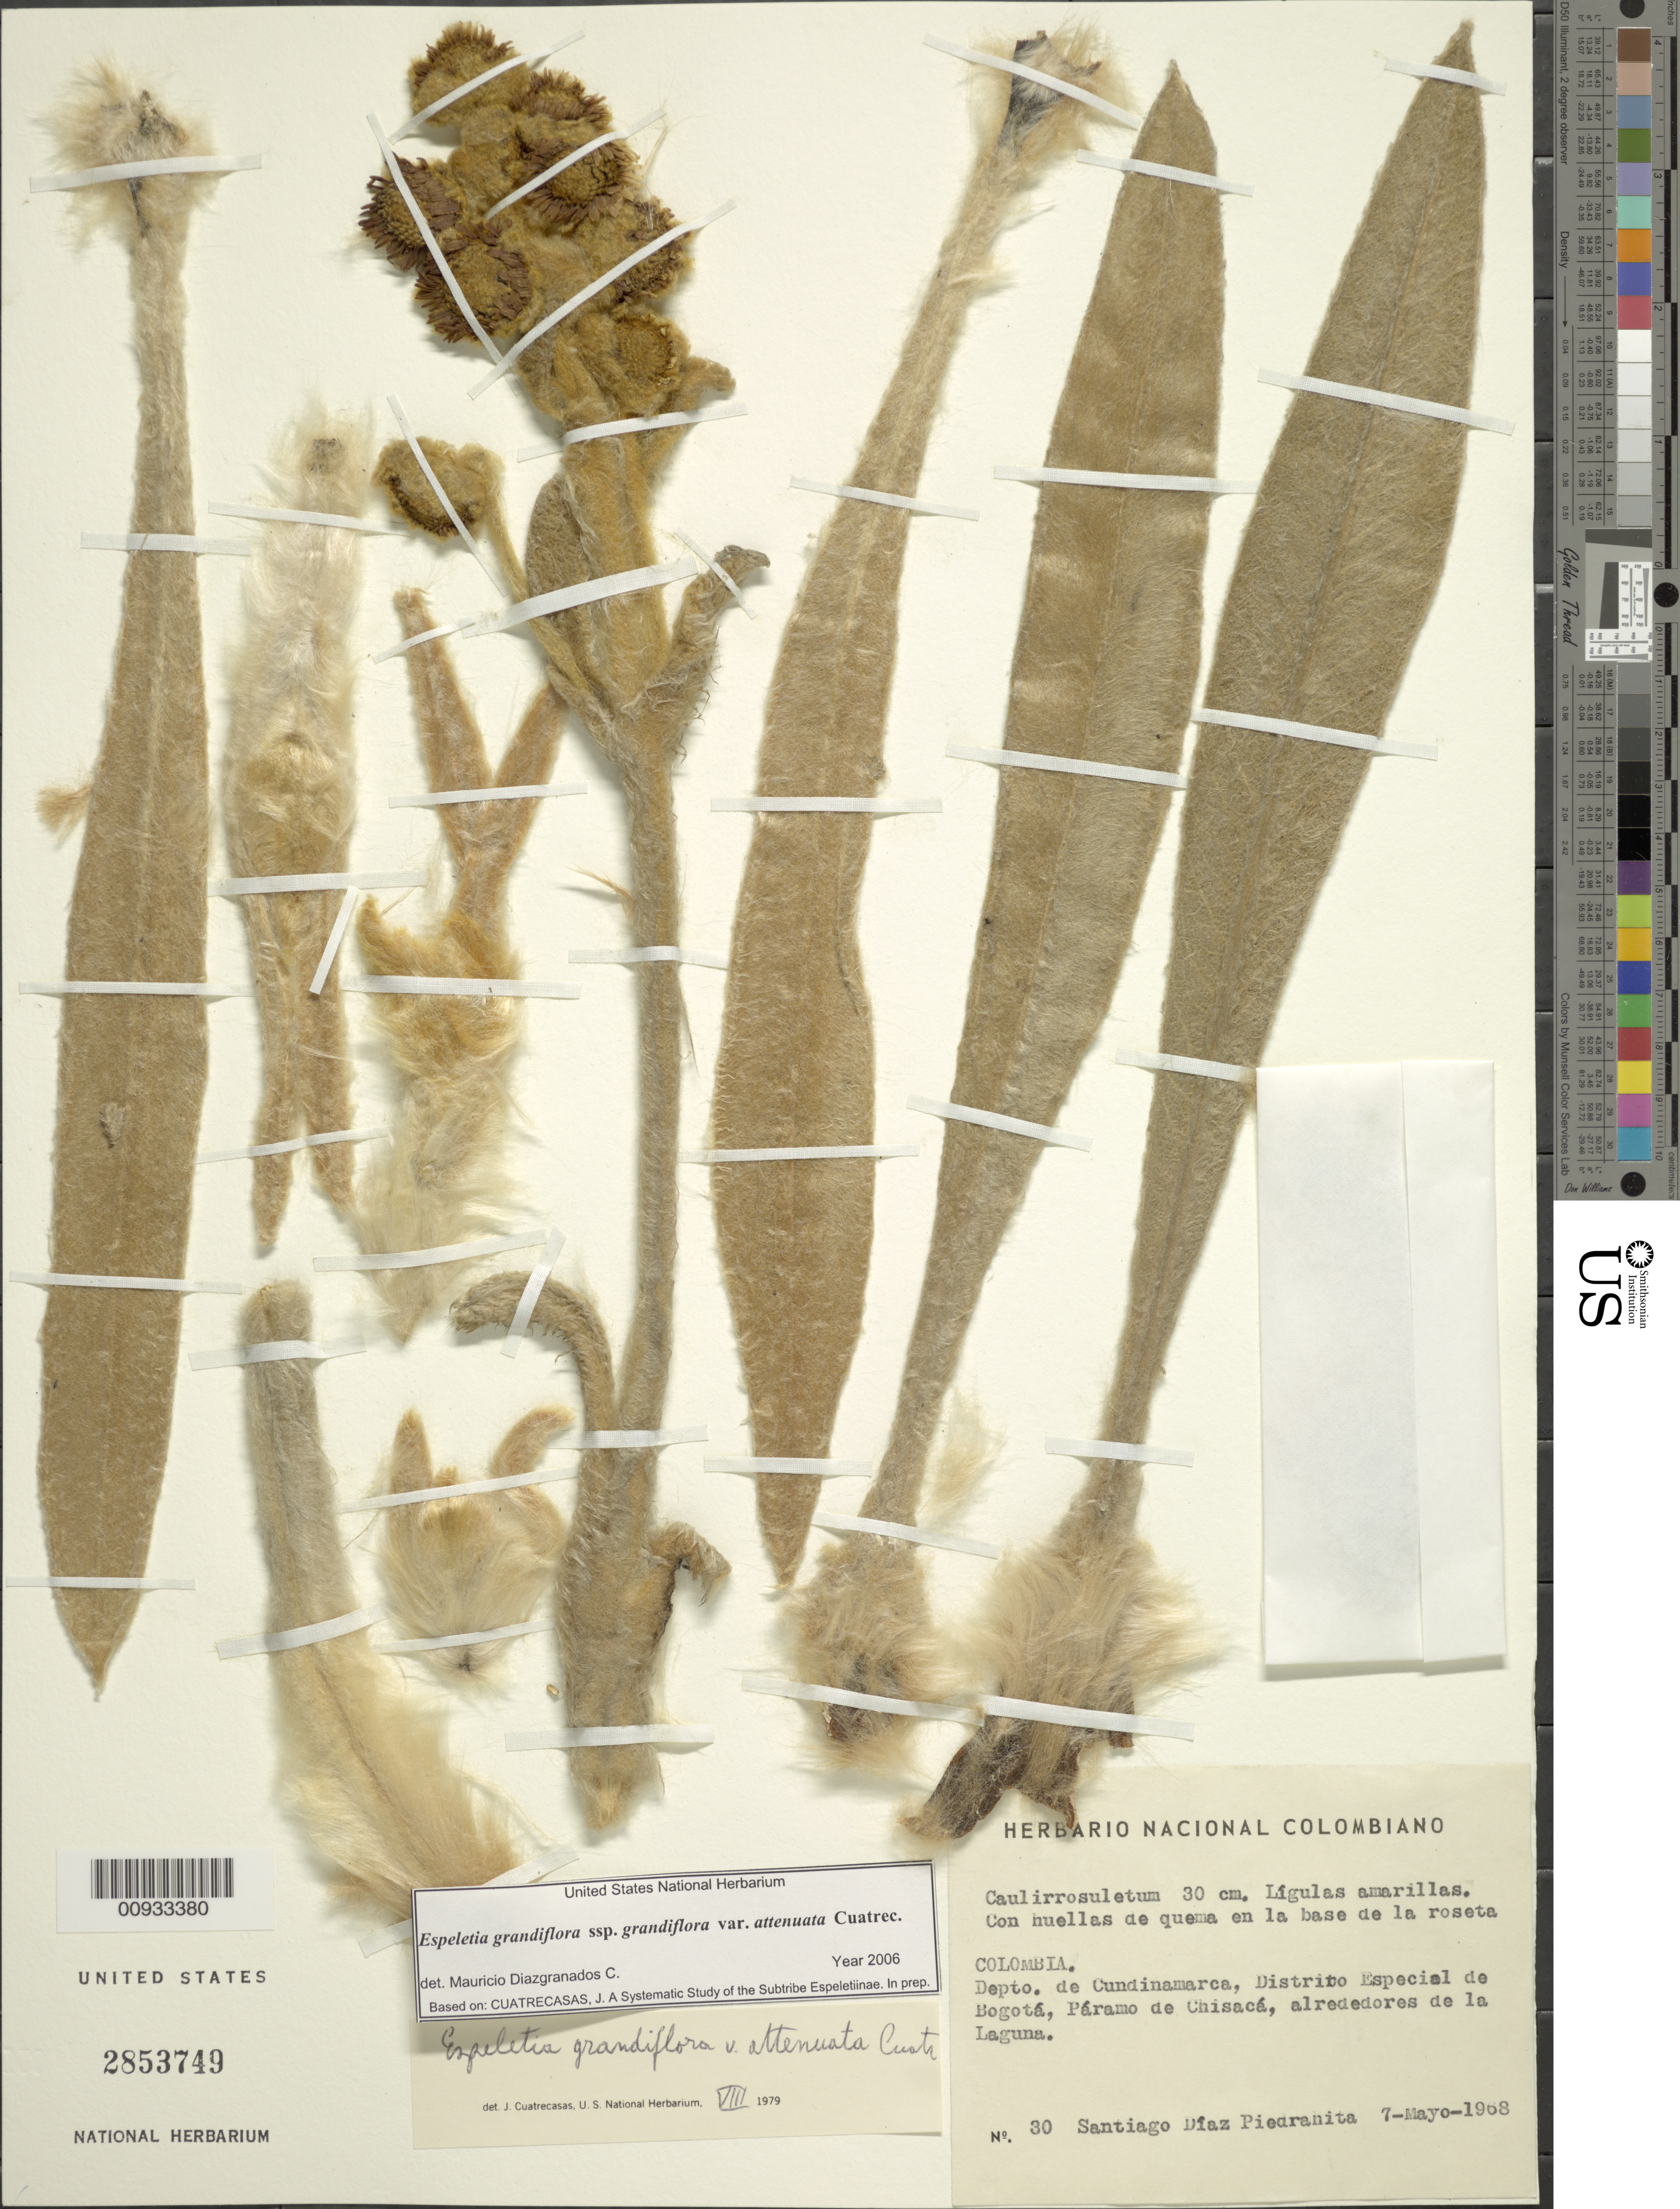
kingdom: Plantae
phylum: Tracheophyta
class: Magnoliopsida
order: Asterales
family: Asteraceae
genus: Espeletia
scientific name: Espeletia grandiflora var. attenuata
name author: Cuatrec.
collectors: S. Díaz Píedrahíta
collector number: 30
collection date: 1968-05-07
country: Colombia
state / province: Cundinamarca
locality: Distrito Especial de Bogota, Paramo de Chisaca, alrededores de la Laguna.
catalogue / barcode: US 2853749